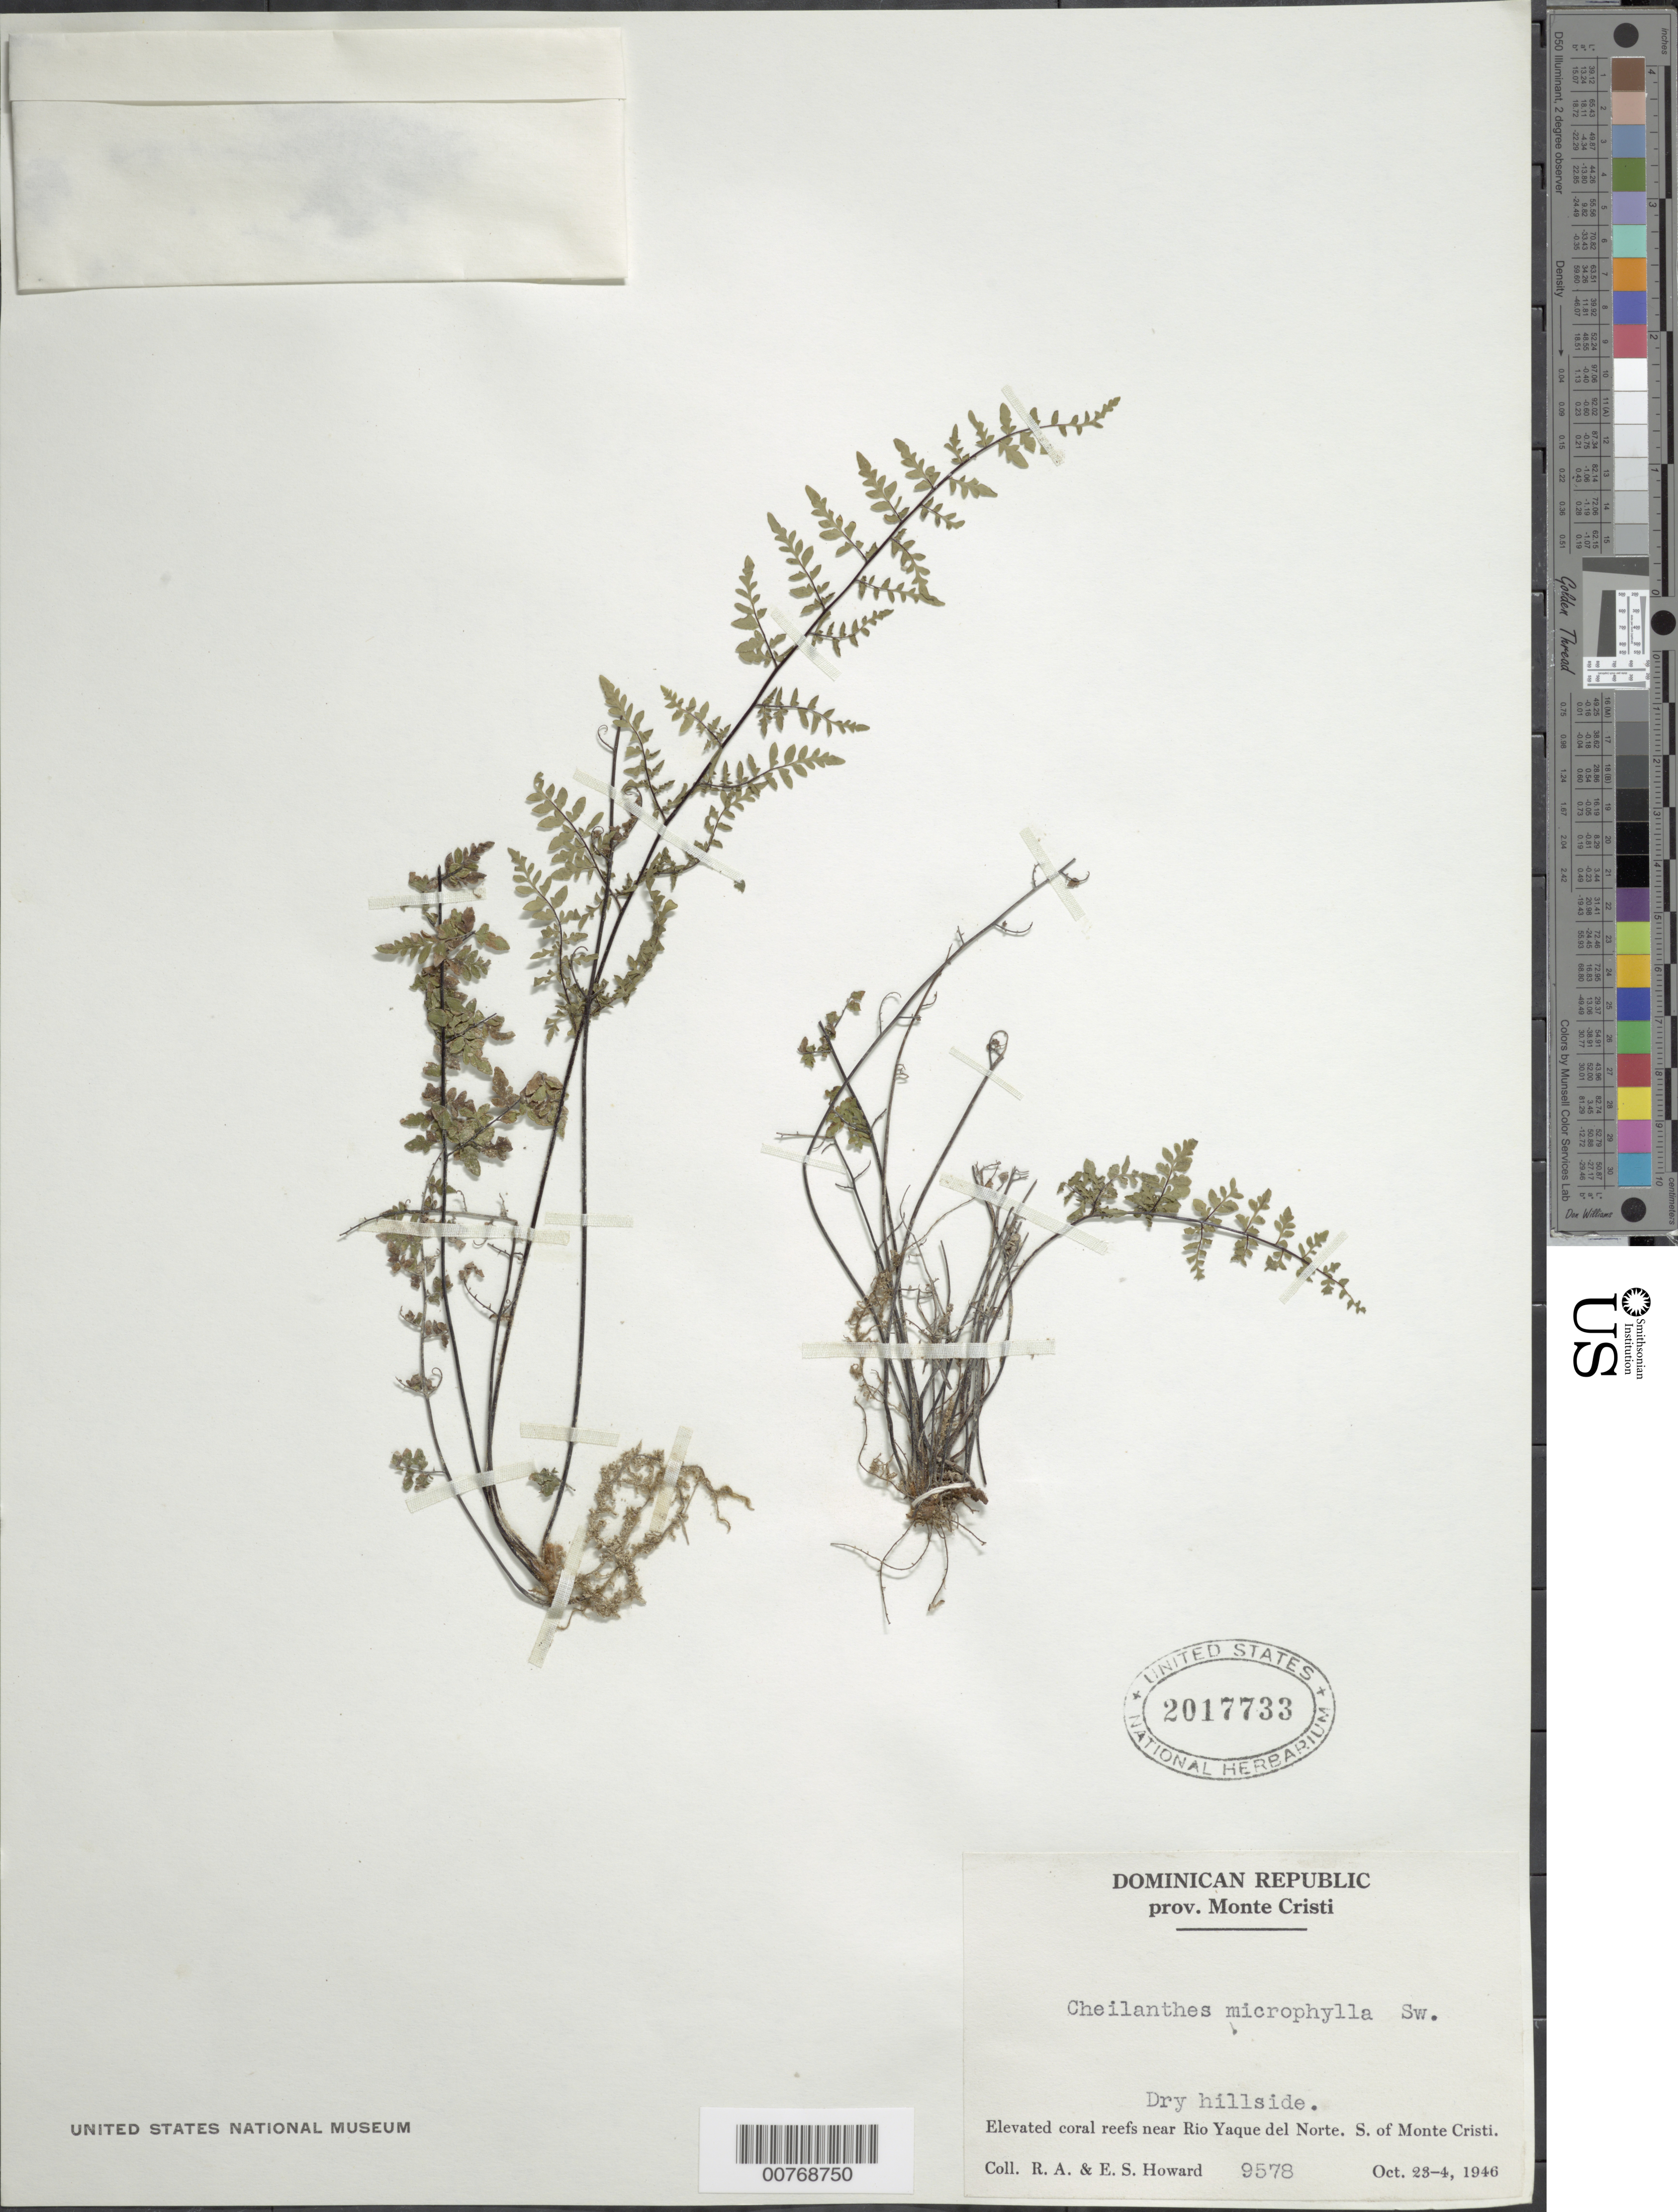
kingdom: Plantae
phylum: Tracheophyta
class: Polypodiopsida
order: Polypodiales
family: Pteridaceae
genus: Myriopteris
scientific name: Myriopteris microphylla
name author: (Sw.) Grusz & Windham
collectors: R. A. Howard & E. S. Howard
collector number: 9578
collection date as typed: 23 Oct 1946 24 Oct 1946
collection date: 1946-10-23/1946-10-24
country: Dominican Republic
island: Hispaniola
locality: Provincia Monte Cristi, elevated coral reefs near Rio Yaque del Norte S of Monte Cristi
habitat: Dry hillside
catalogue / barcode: US 2017733